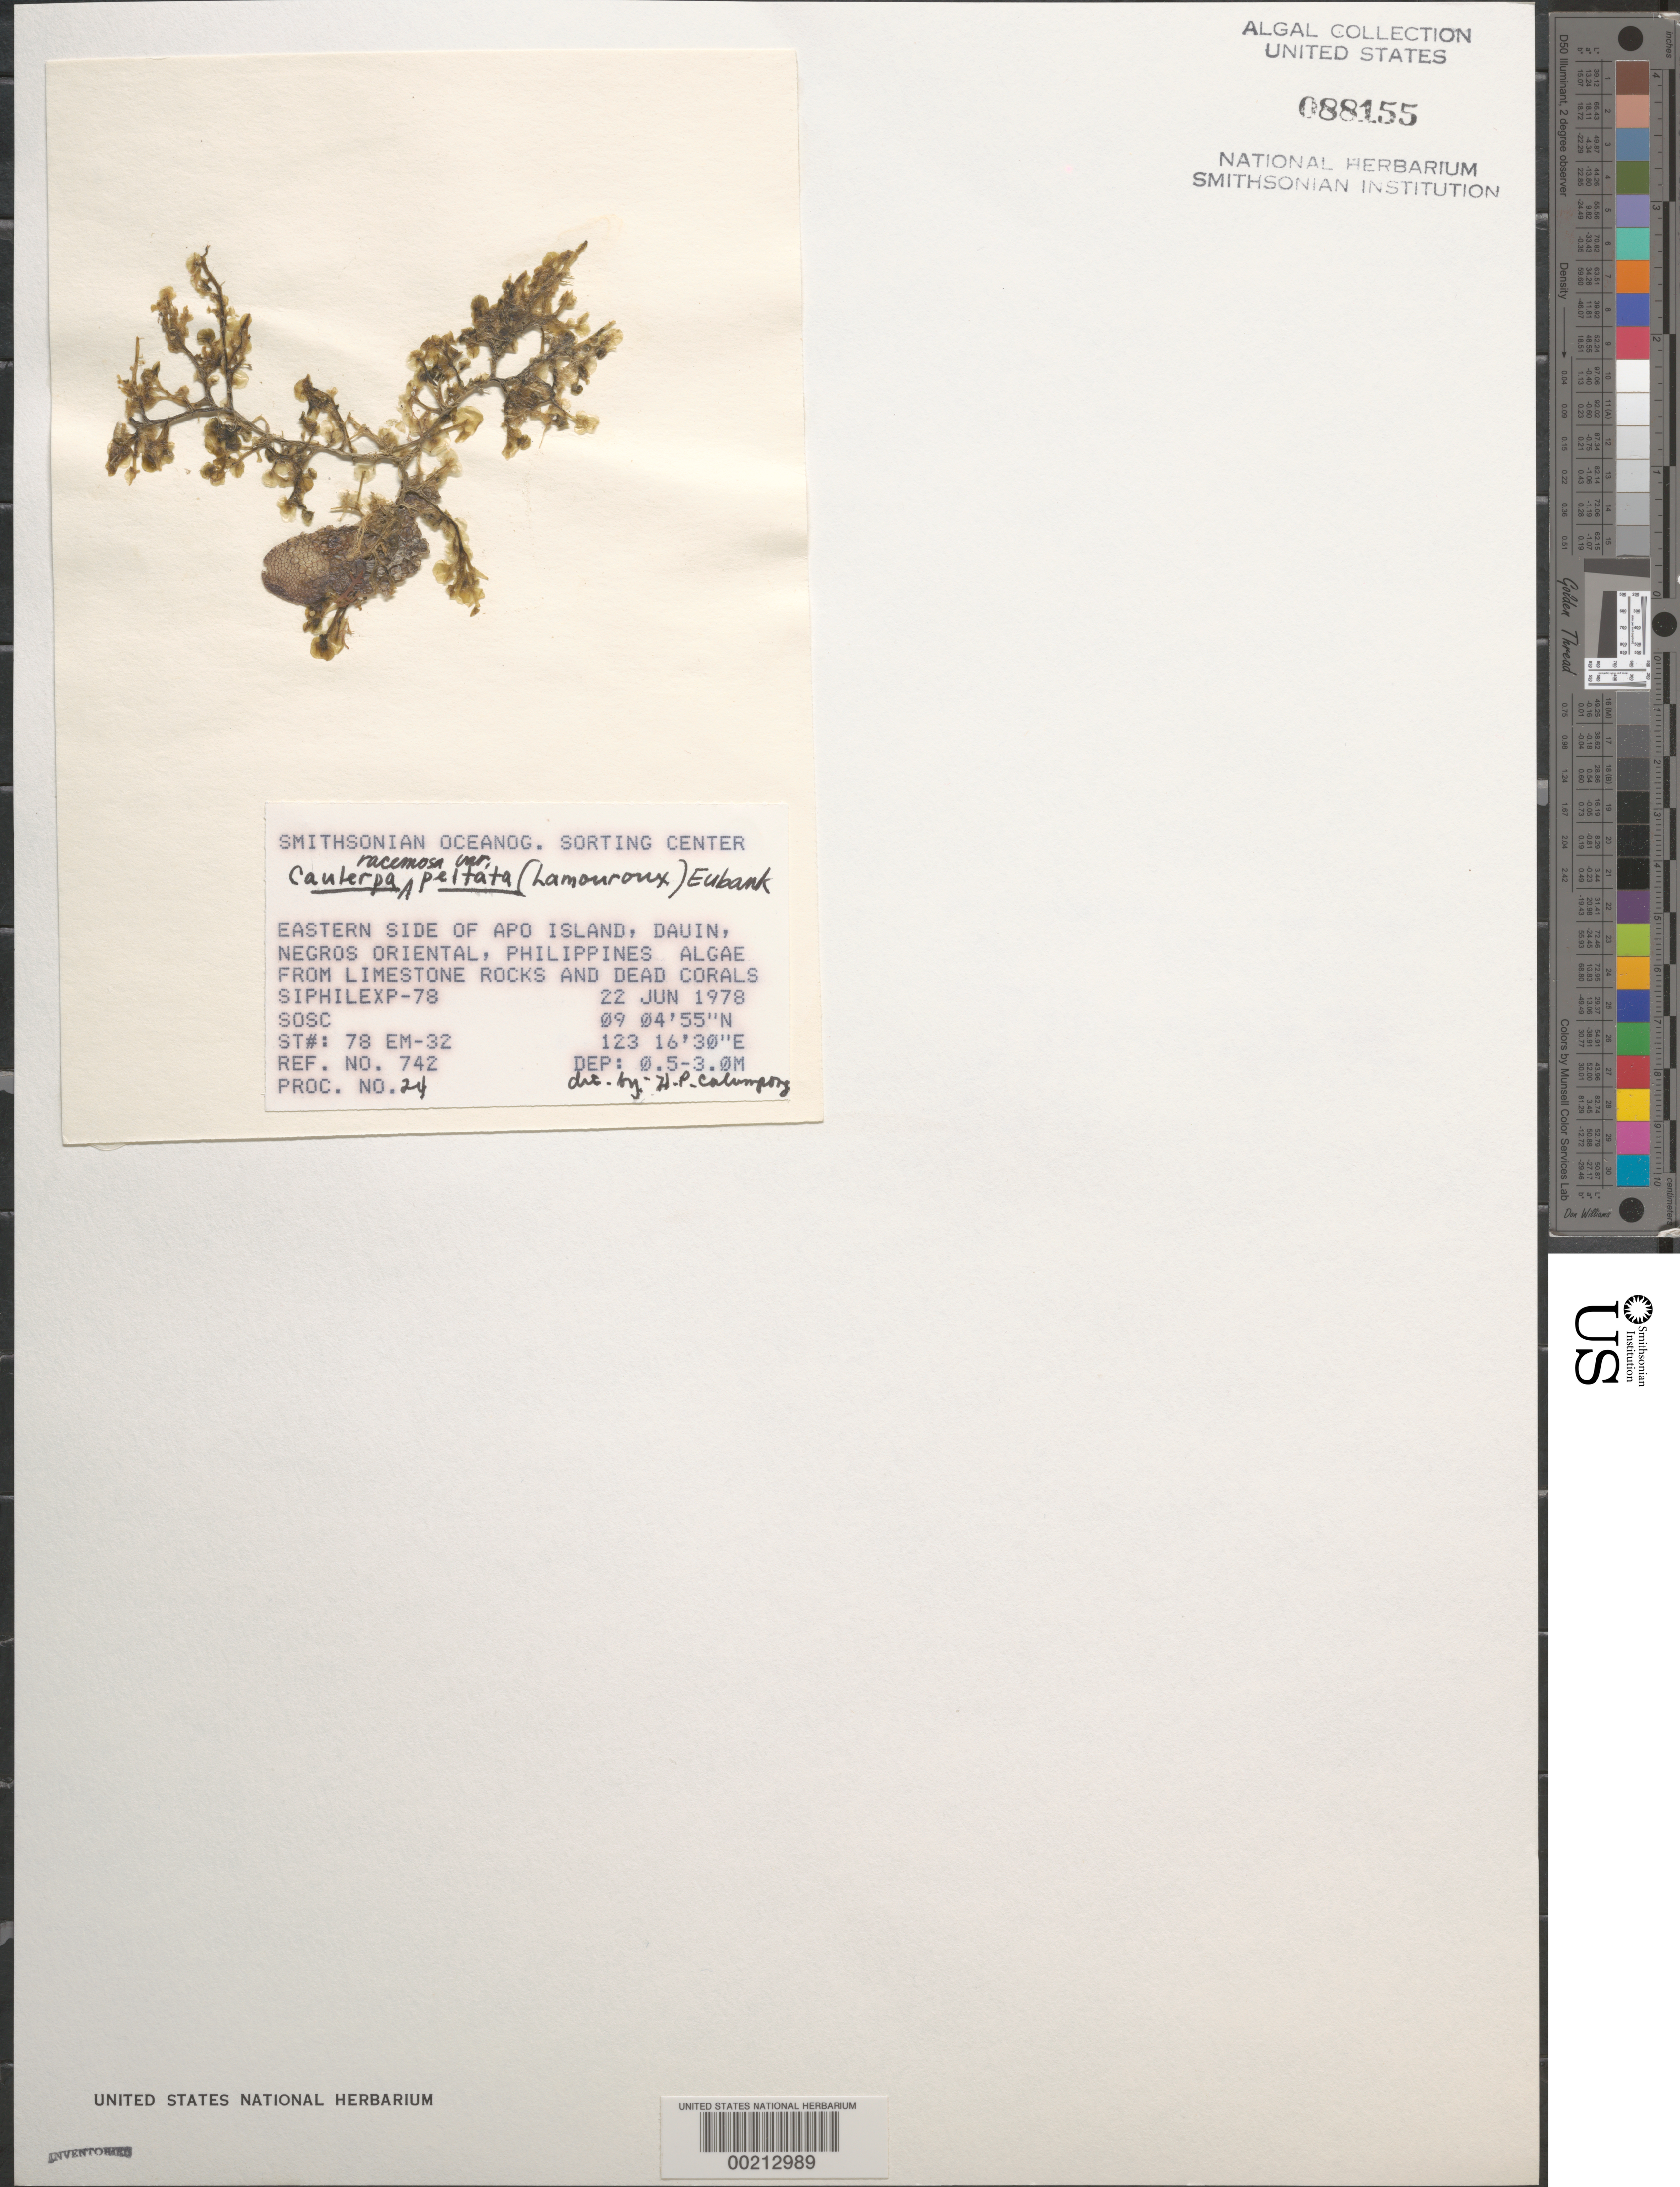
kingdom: Plantae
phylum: Chlorophyta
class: Ulvophyceae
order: Bryopsidales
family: Caulerpaceae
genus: Caulerpa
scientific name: Caulerpa racemosa var. peltata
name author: (J.V.Lamouroux) Eubank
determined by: Calumpong, H. P.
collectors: SOSC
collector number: Station 78 Em-32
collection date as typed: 22 Jun 1978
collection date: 1978-06-22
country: Philippines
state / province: Central Visayas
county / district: Negros Oriental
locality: Apo island, dauin, negros oriental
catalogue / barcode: US 88155